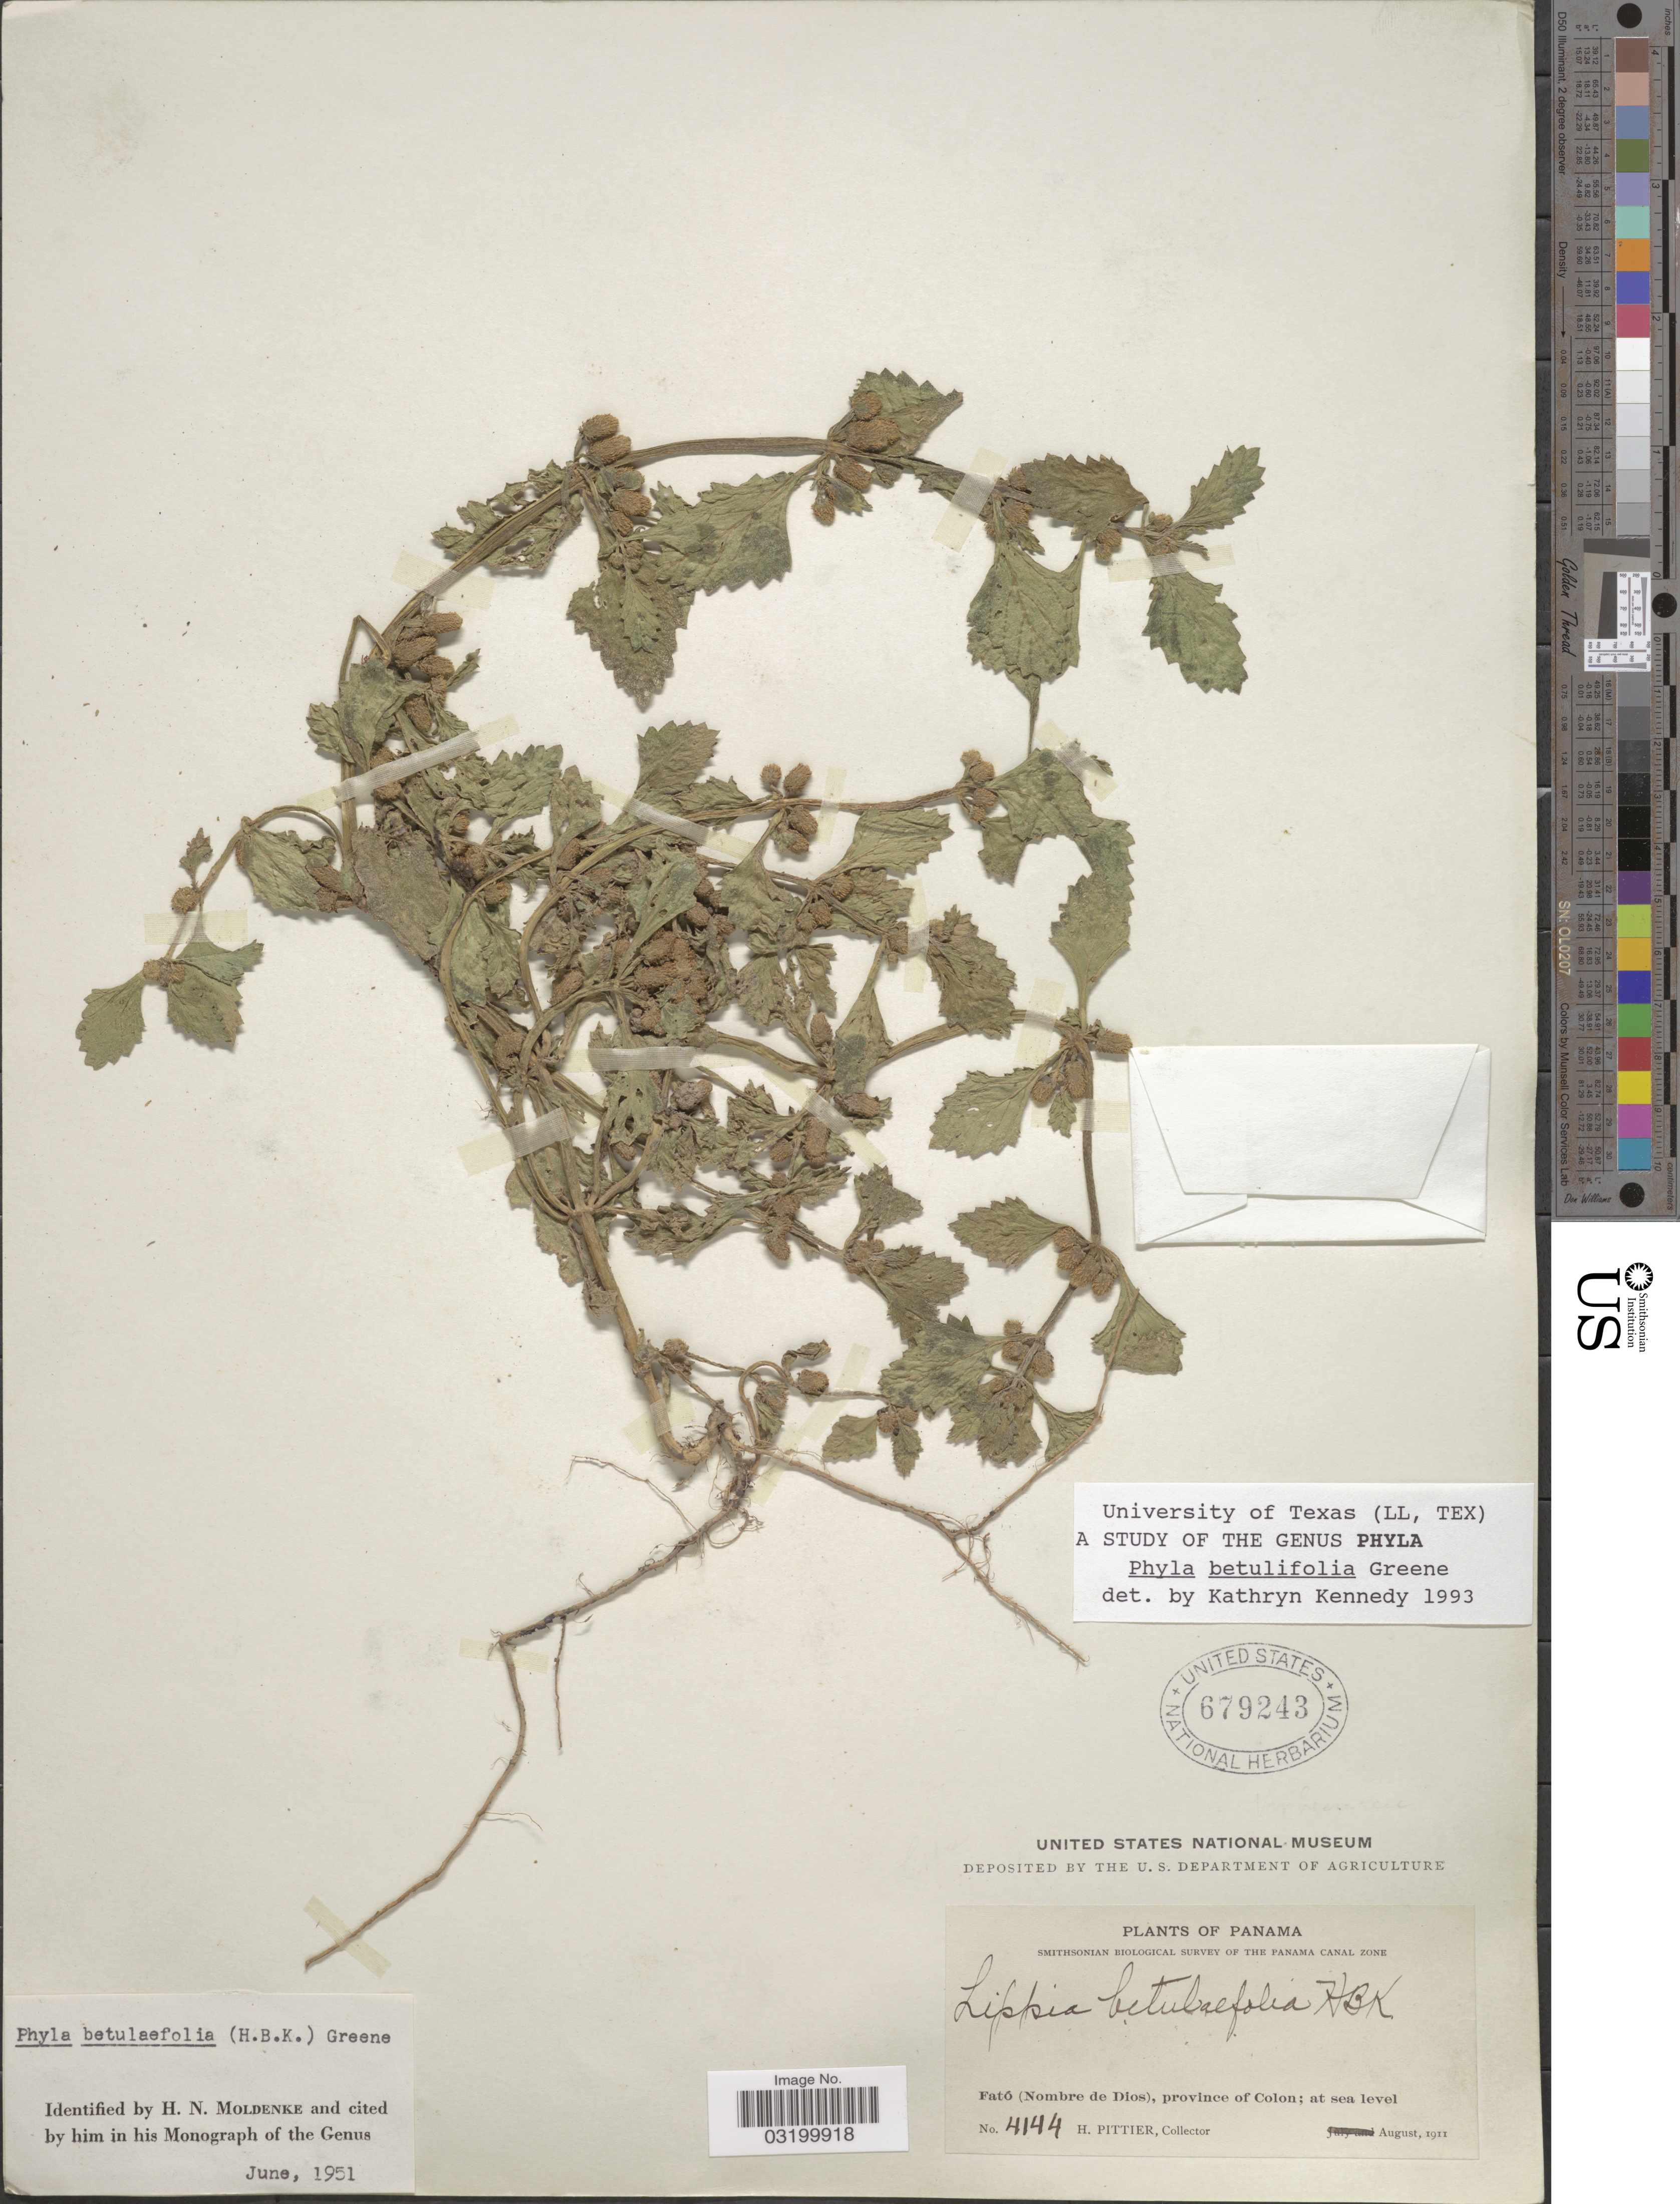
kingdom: Plantae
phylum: Tracheophyta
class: Magnoliopsida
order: Lamiales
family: Verbenaceae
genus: Phyla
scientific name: Phyla betulifolia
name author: (Kunth) Greene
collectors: H. F. Pittier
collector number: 4144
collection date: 1911-08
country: Panama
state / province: Colón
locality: Fató (Nombre de Dios).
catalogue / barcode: US 679243